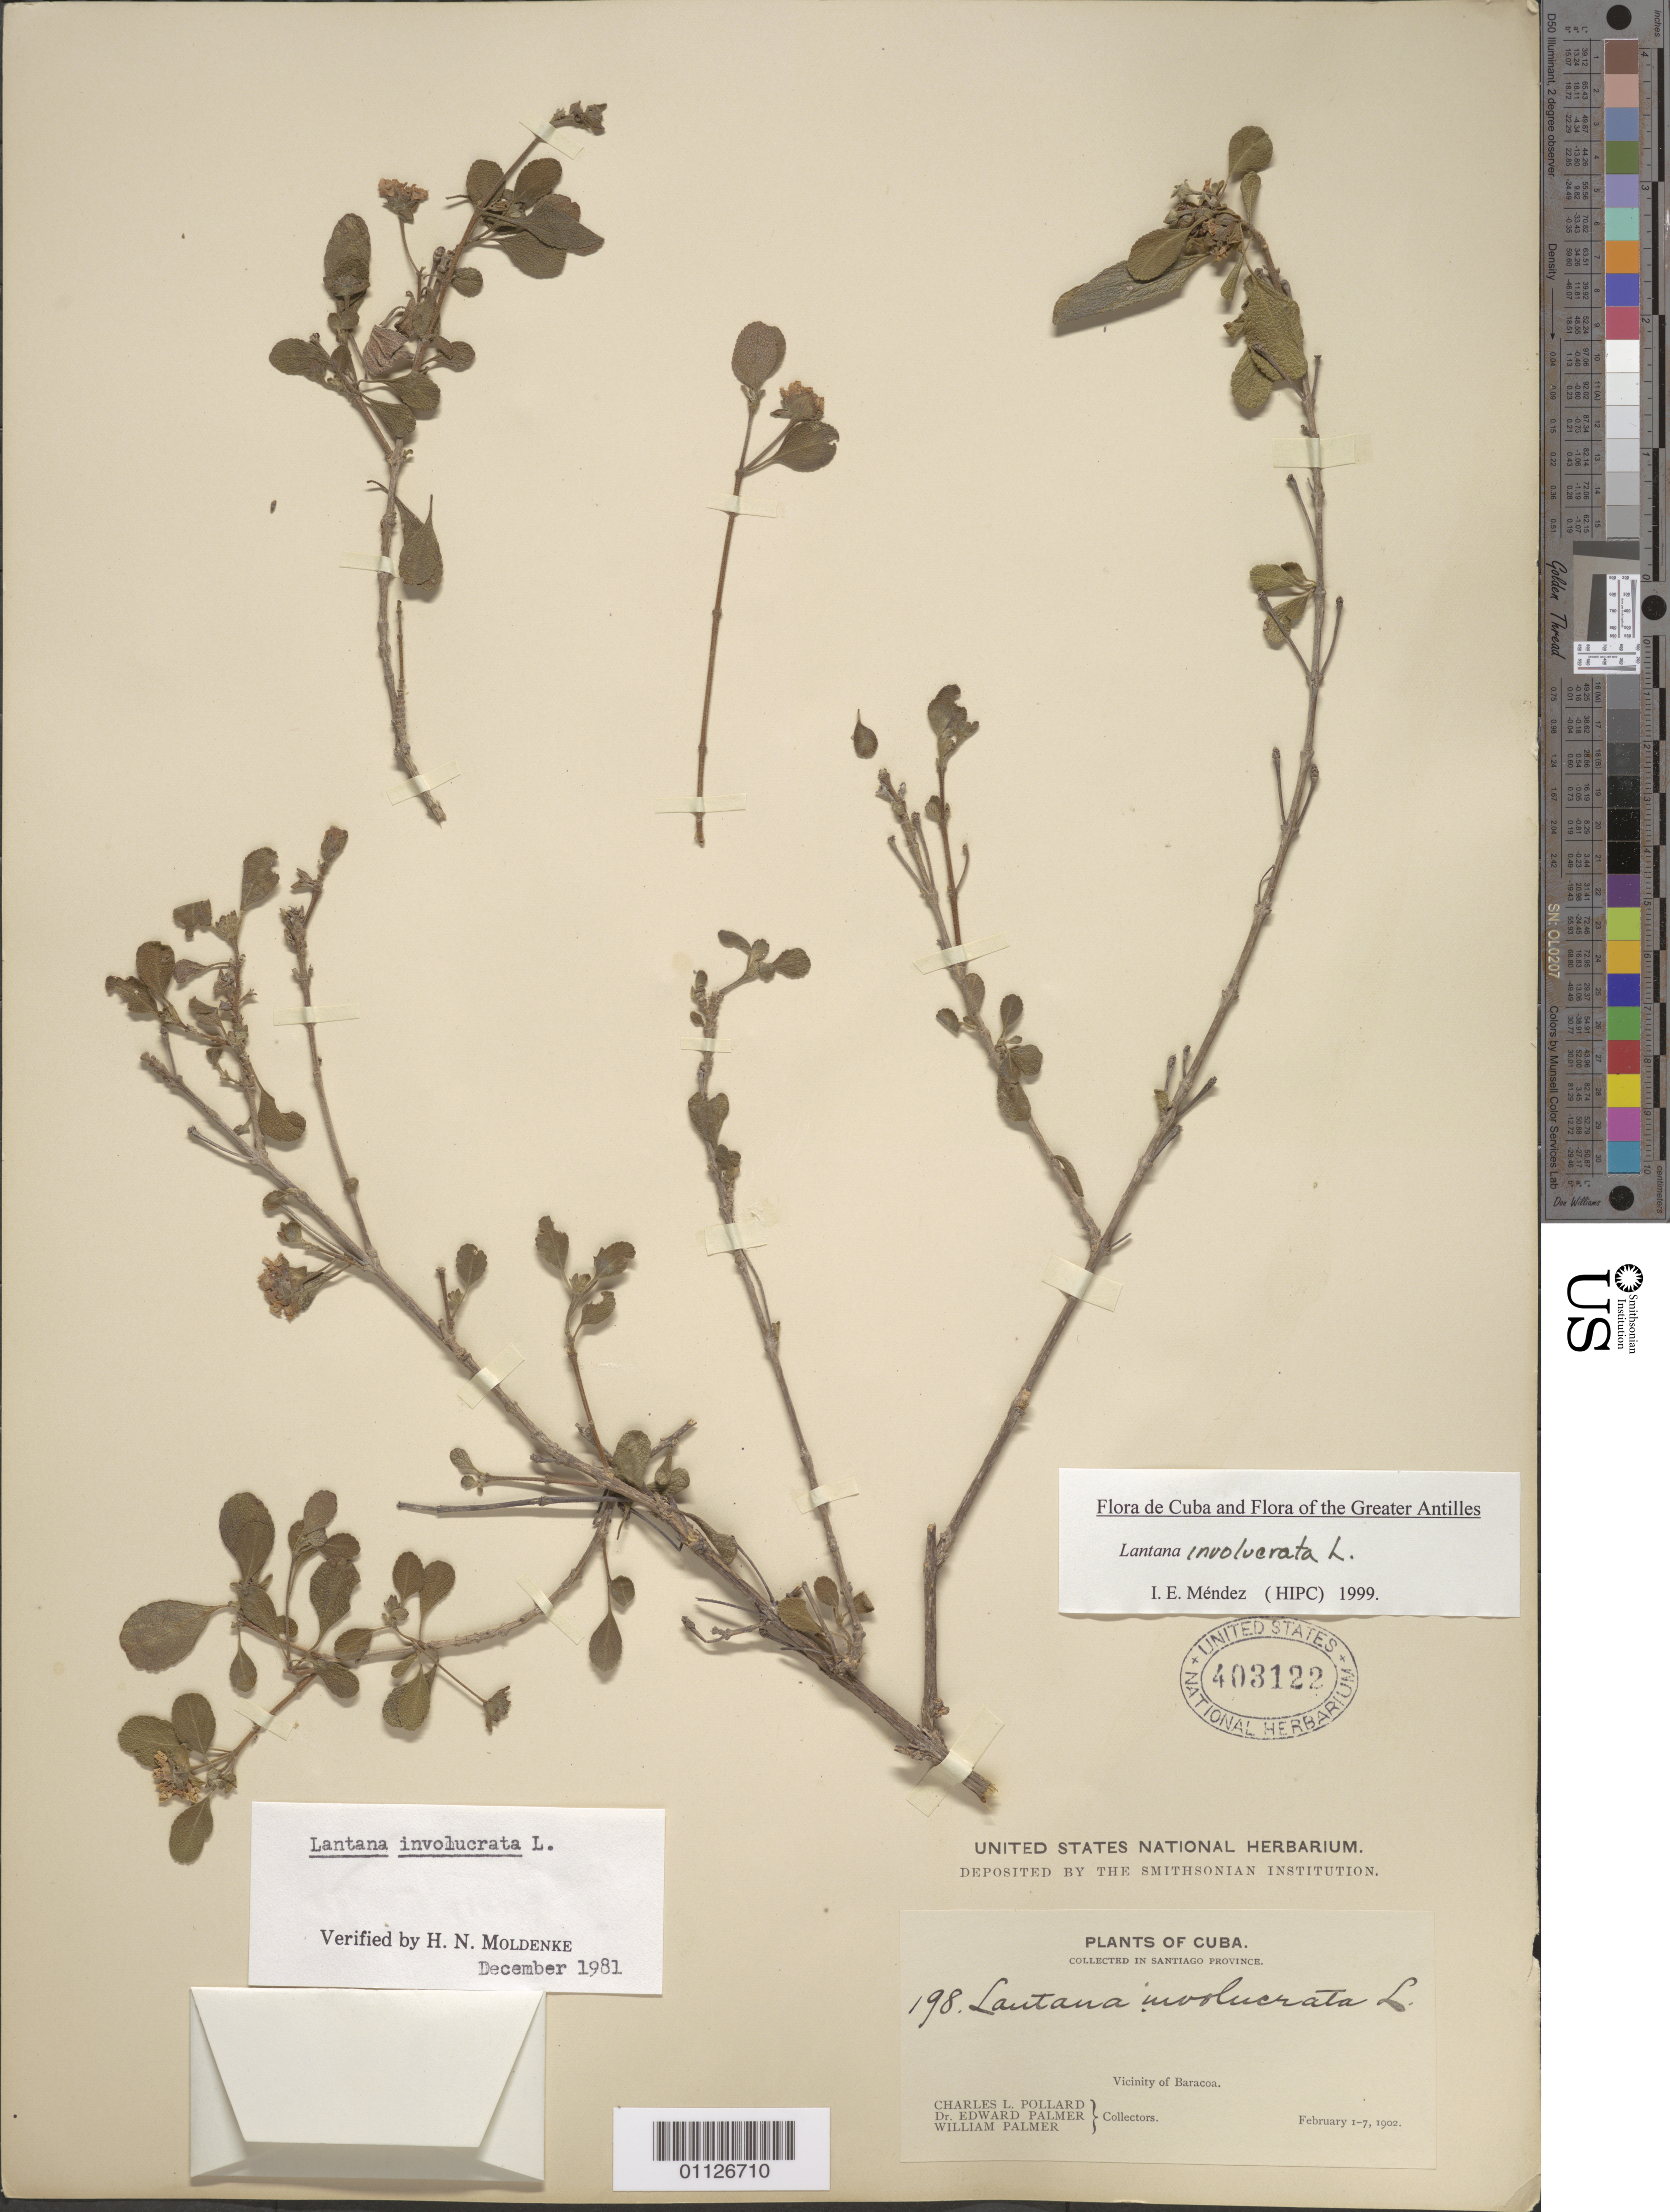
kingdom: Plantae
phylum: Tracheophyta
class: Magnoliopsida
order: Lamiales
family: Verbenaceae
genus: Lantana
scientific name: Lantana involucrata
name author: L.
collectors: C. L. Pollard, E. Palmer & W. Palmer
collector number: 198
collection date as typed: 01 Feb 1902 to 07 Feb 1902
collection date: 1902-02-01/1902-02-07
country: Cuba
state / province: Guantánamo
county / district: Baracoa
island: Cuba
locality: Vicinity of Baracoa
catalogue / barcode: US 403122